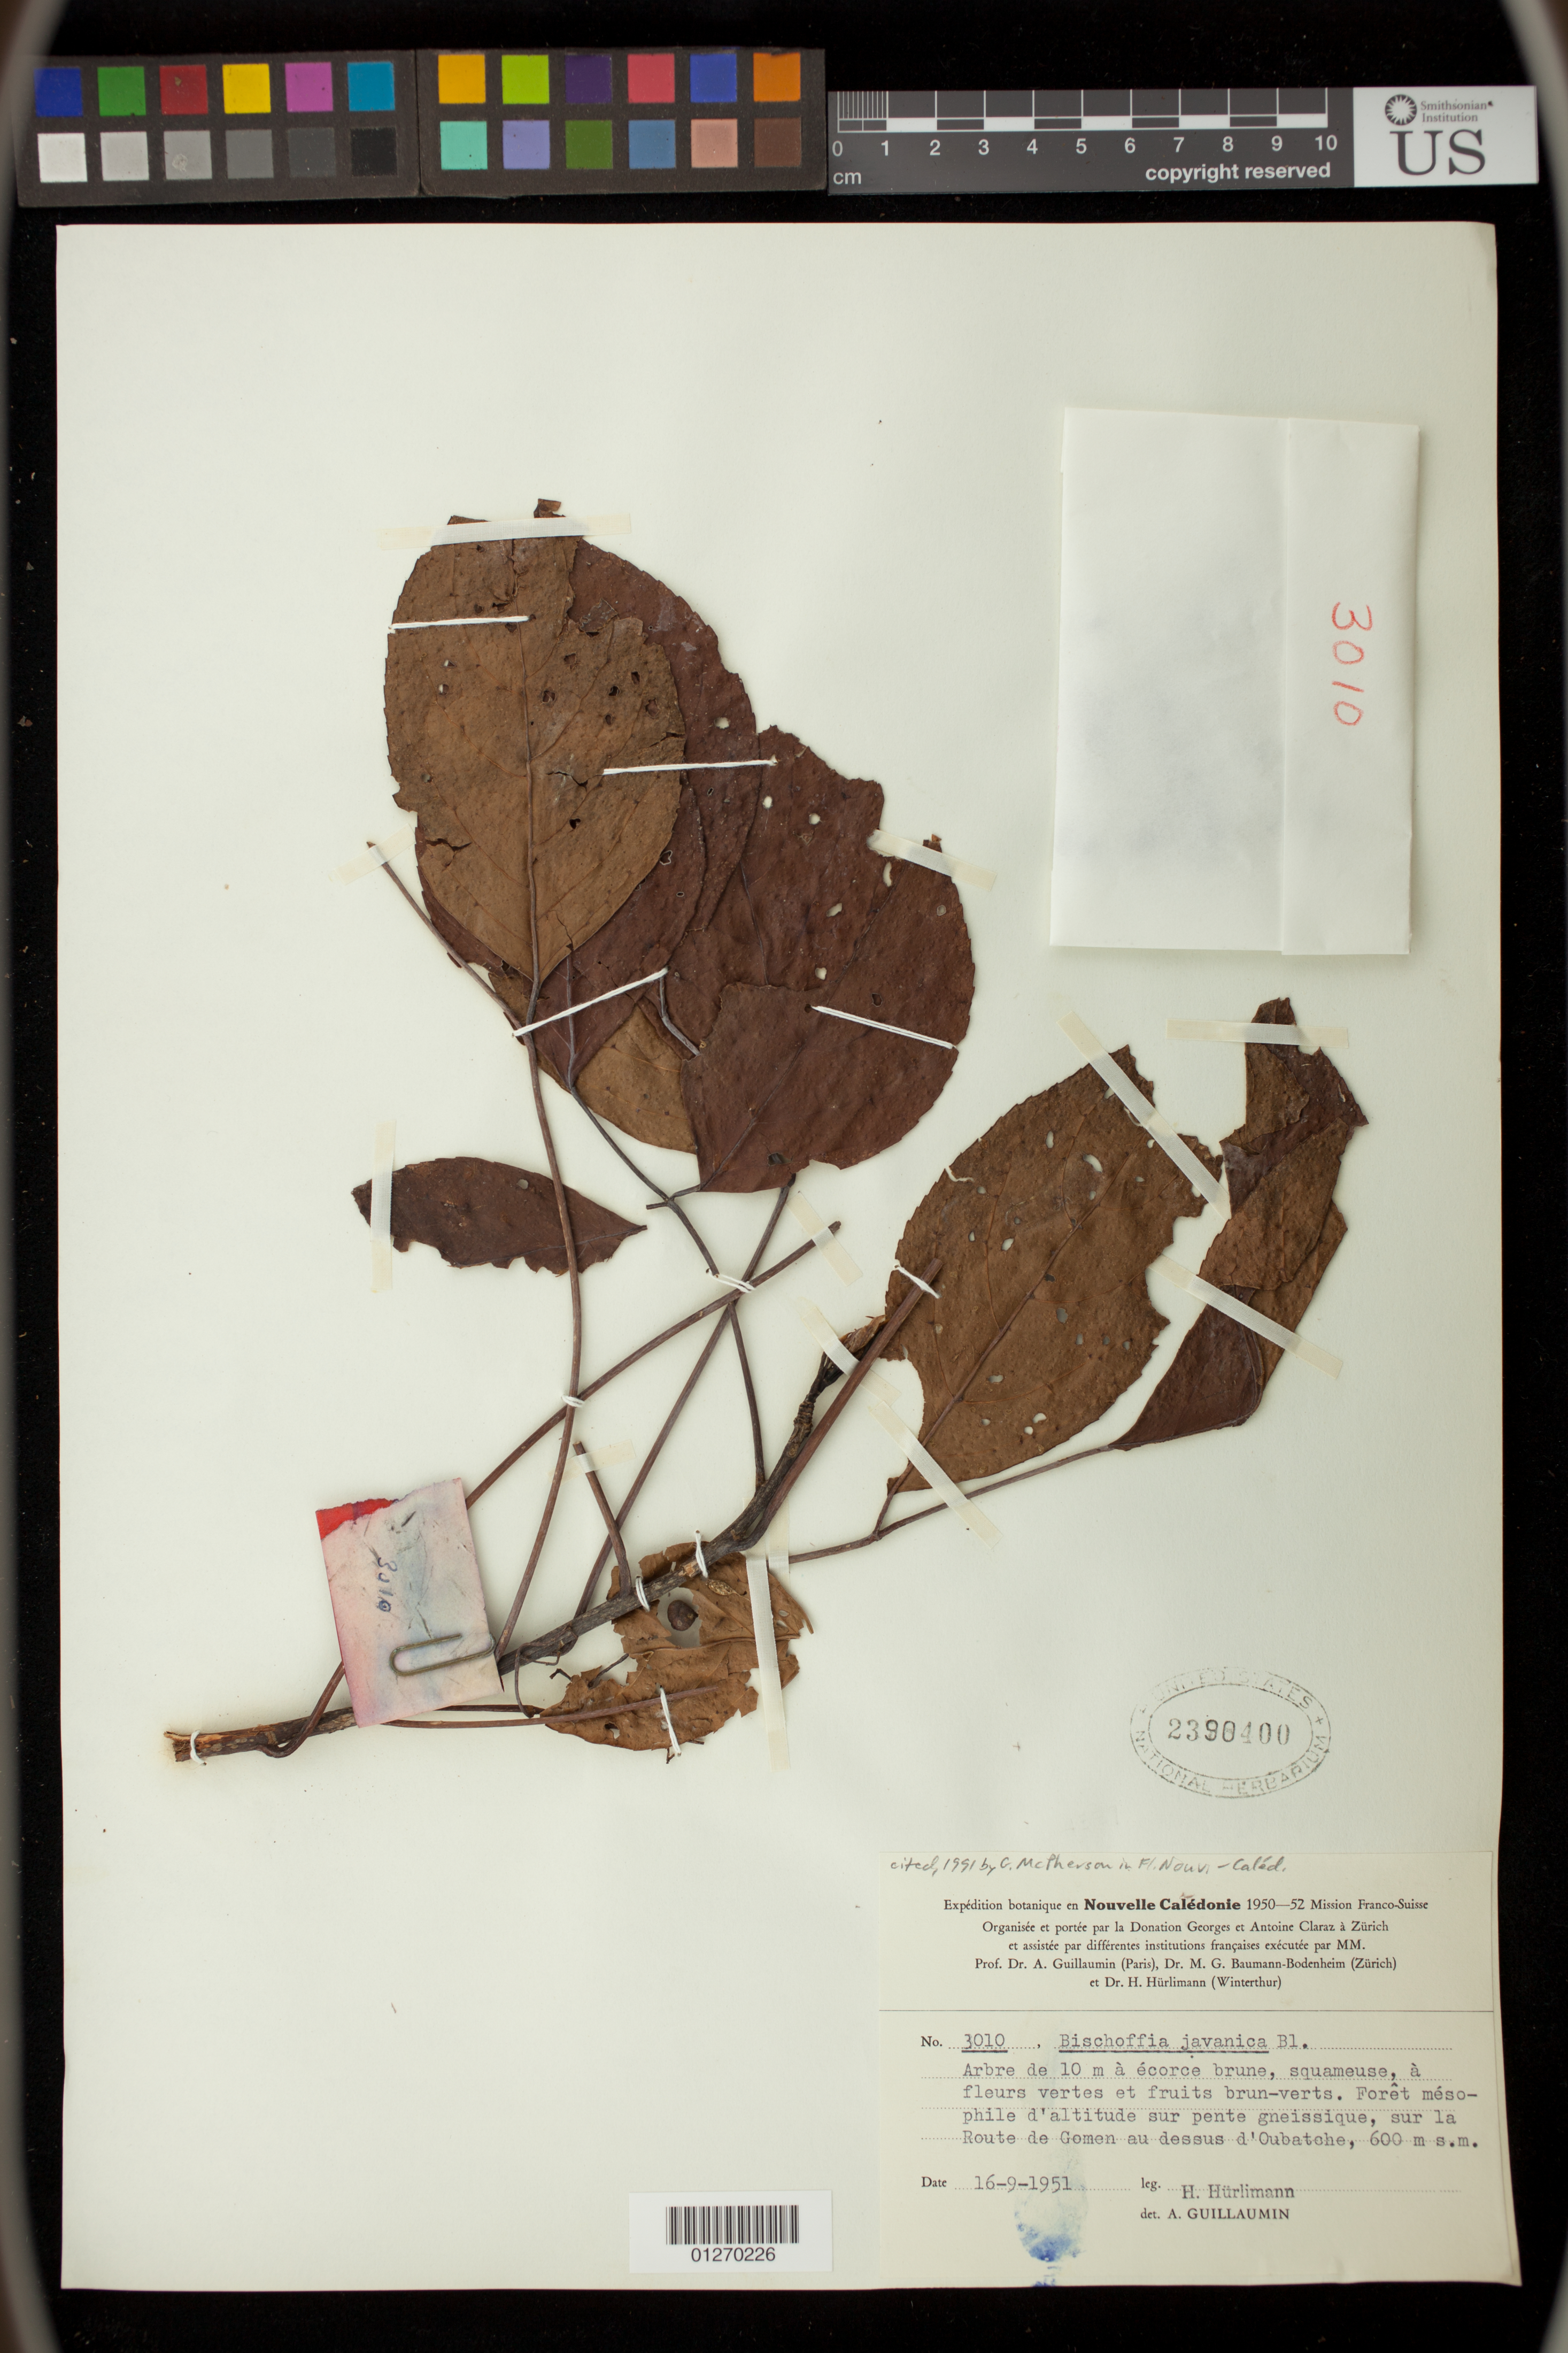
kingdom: Plantae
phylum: Tracheophyta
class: Magnoliopsida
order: Malpighiales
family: Phyllanthaceae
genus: Bischofia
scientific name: Bischofia javanica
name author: Blume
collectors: H. Hurlimann & A. Guillaumin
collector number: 3010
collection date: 1951-09-16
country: New Caledonia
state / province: North Province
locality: sur la Route de Gomen au dessus d'Oubatche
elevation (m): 600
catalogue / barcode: US 2390400